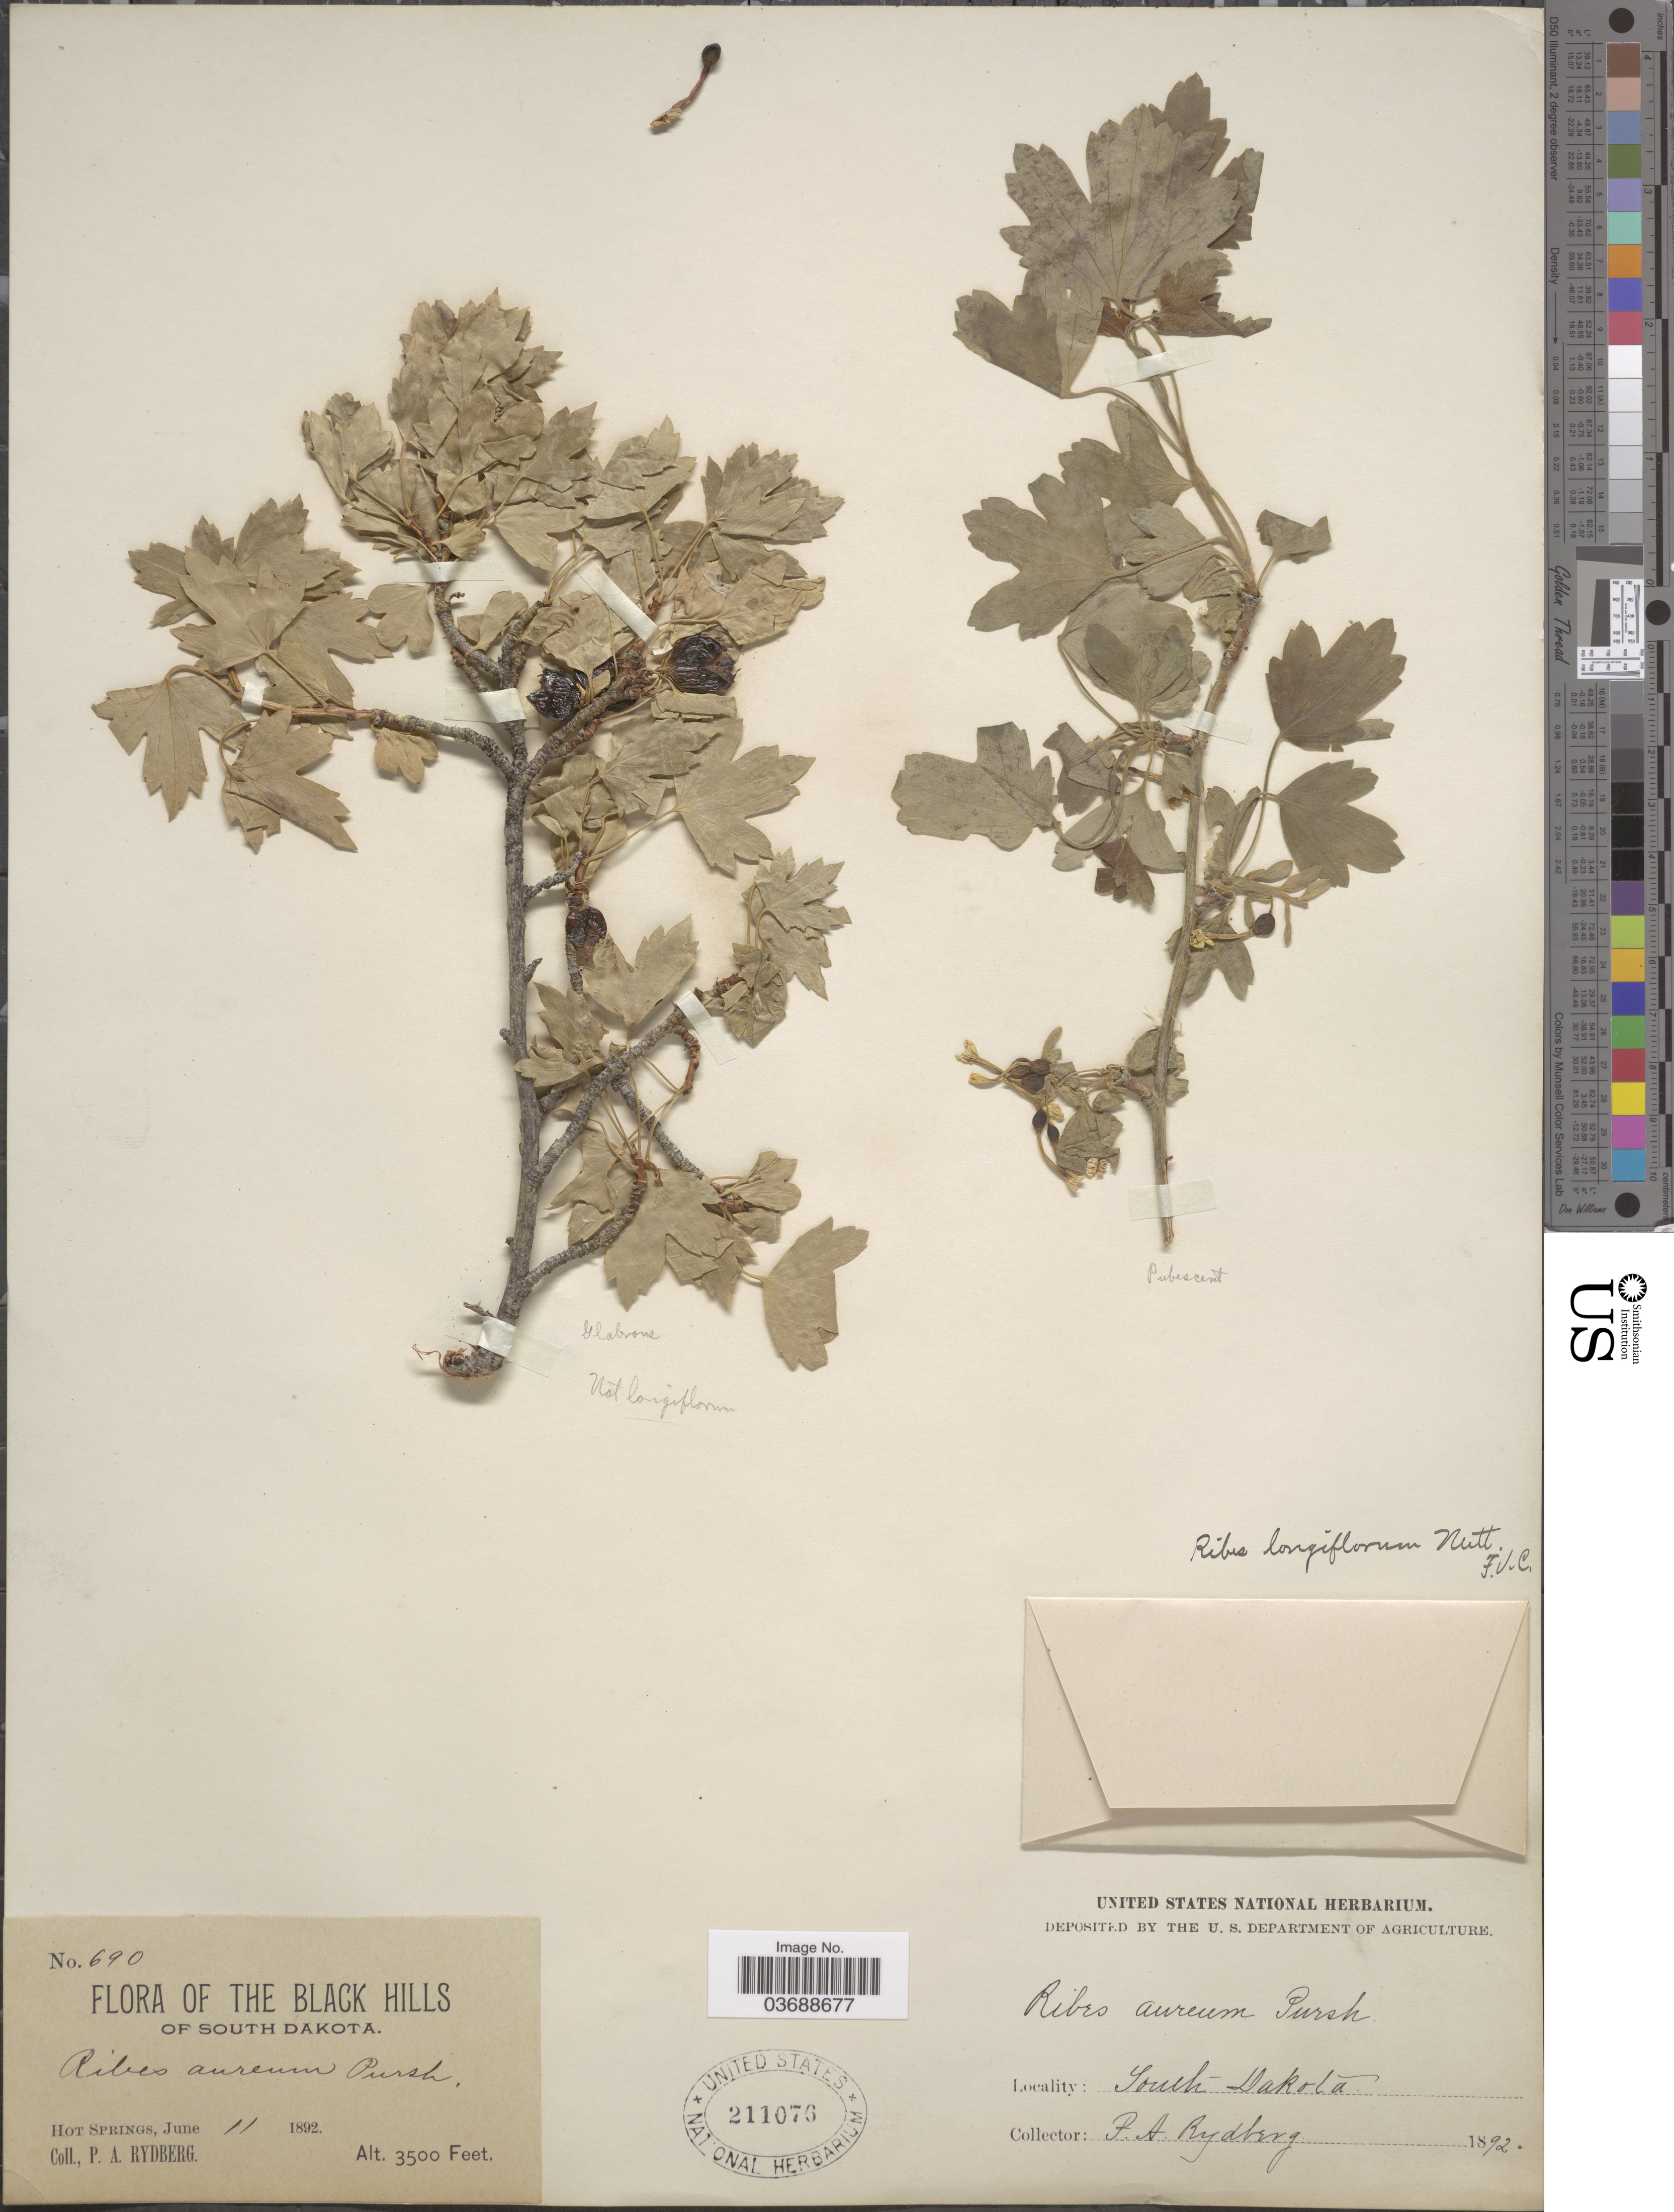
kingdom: Plantae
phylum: Tracheophyta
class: Magnoliopsida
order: Saxifragales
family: Grossulariaceae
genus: Ribes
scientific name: Ribes odoratum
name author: H.L. Wendl.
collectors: P. A. Rydberg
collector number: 690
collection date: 1892-06-11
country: United States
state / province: South Dakota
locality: The Black Hills. Hot Springs.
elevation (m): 1067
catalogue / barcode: US 211076